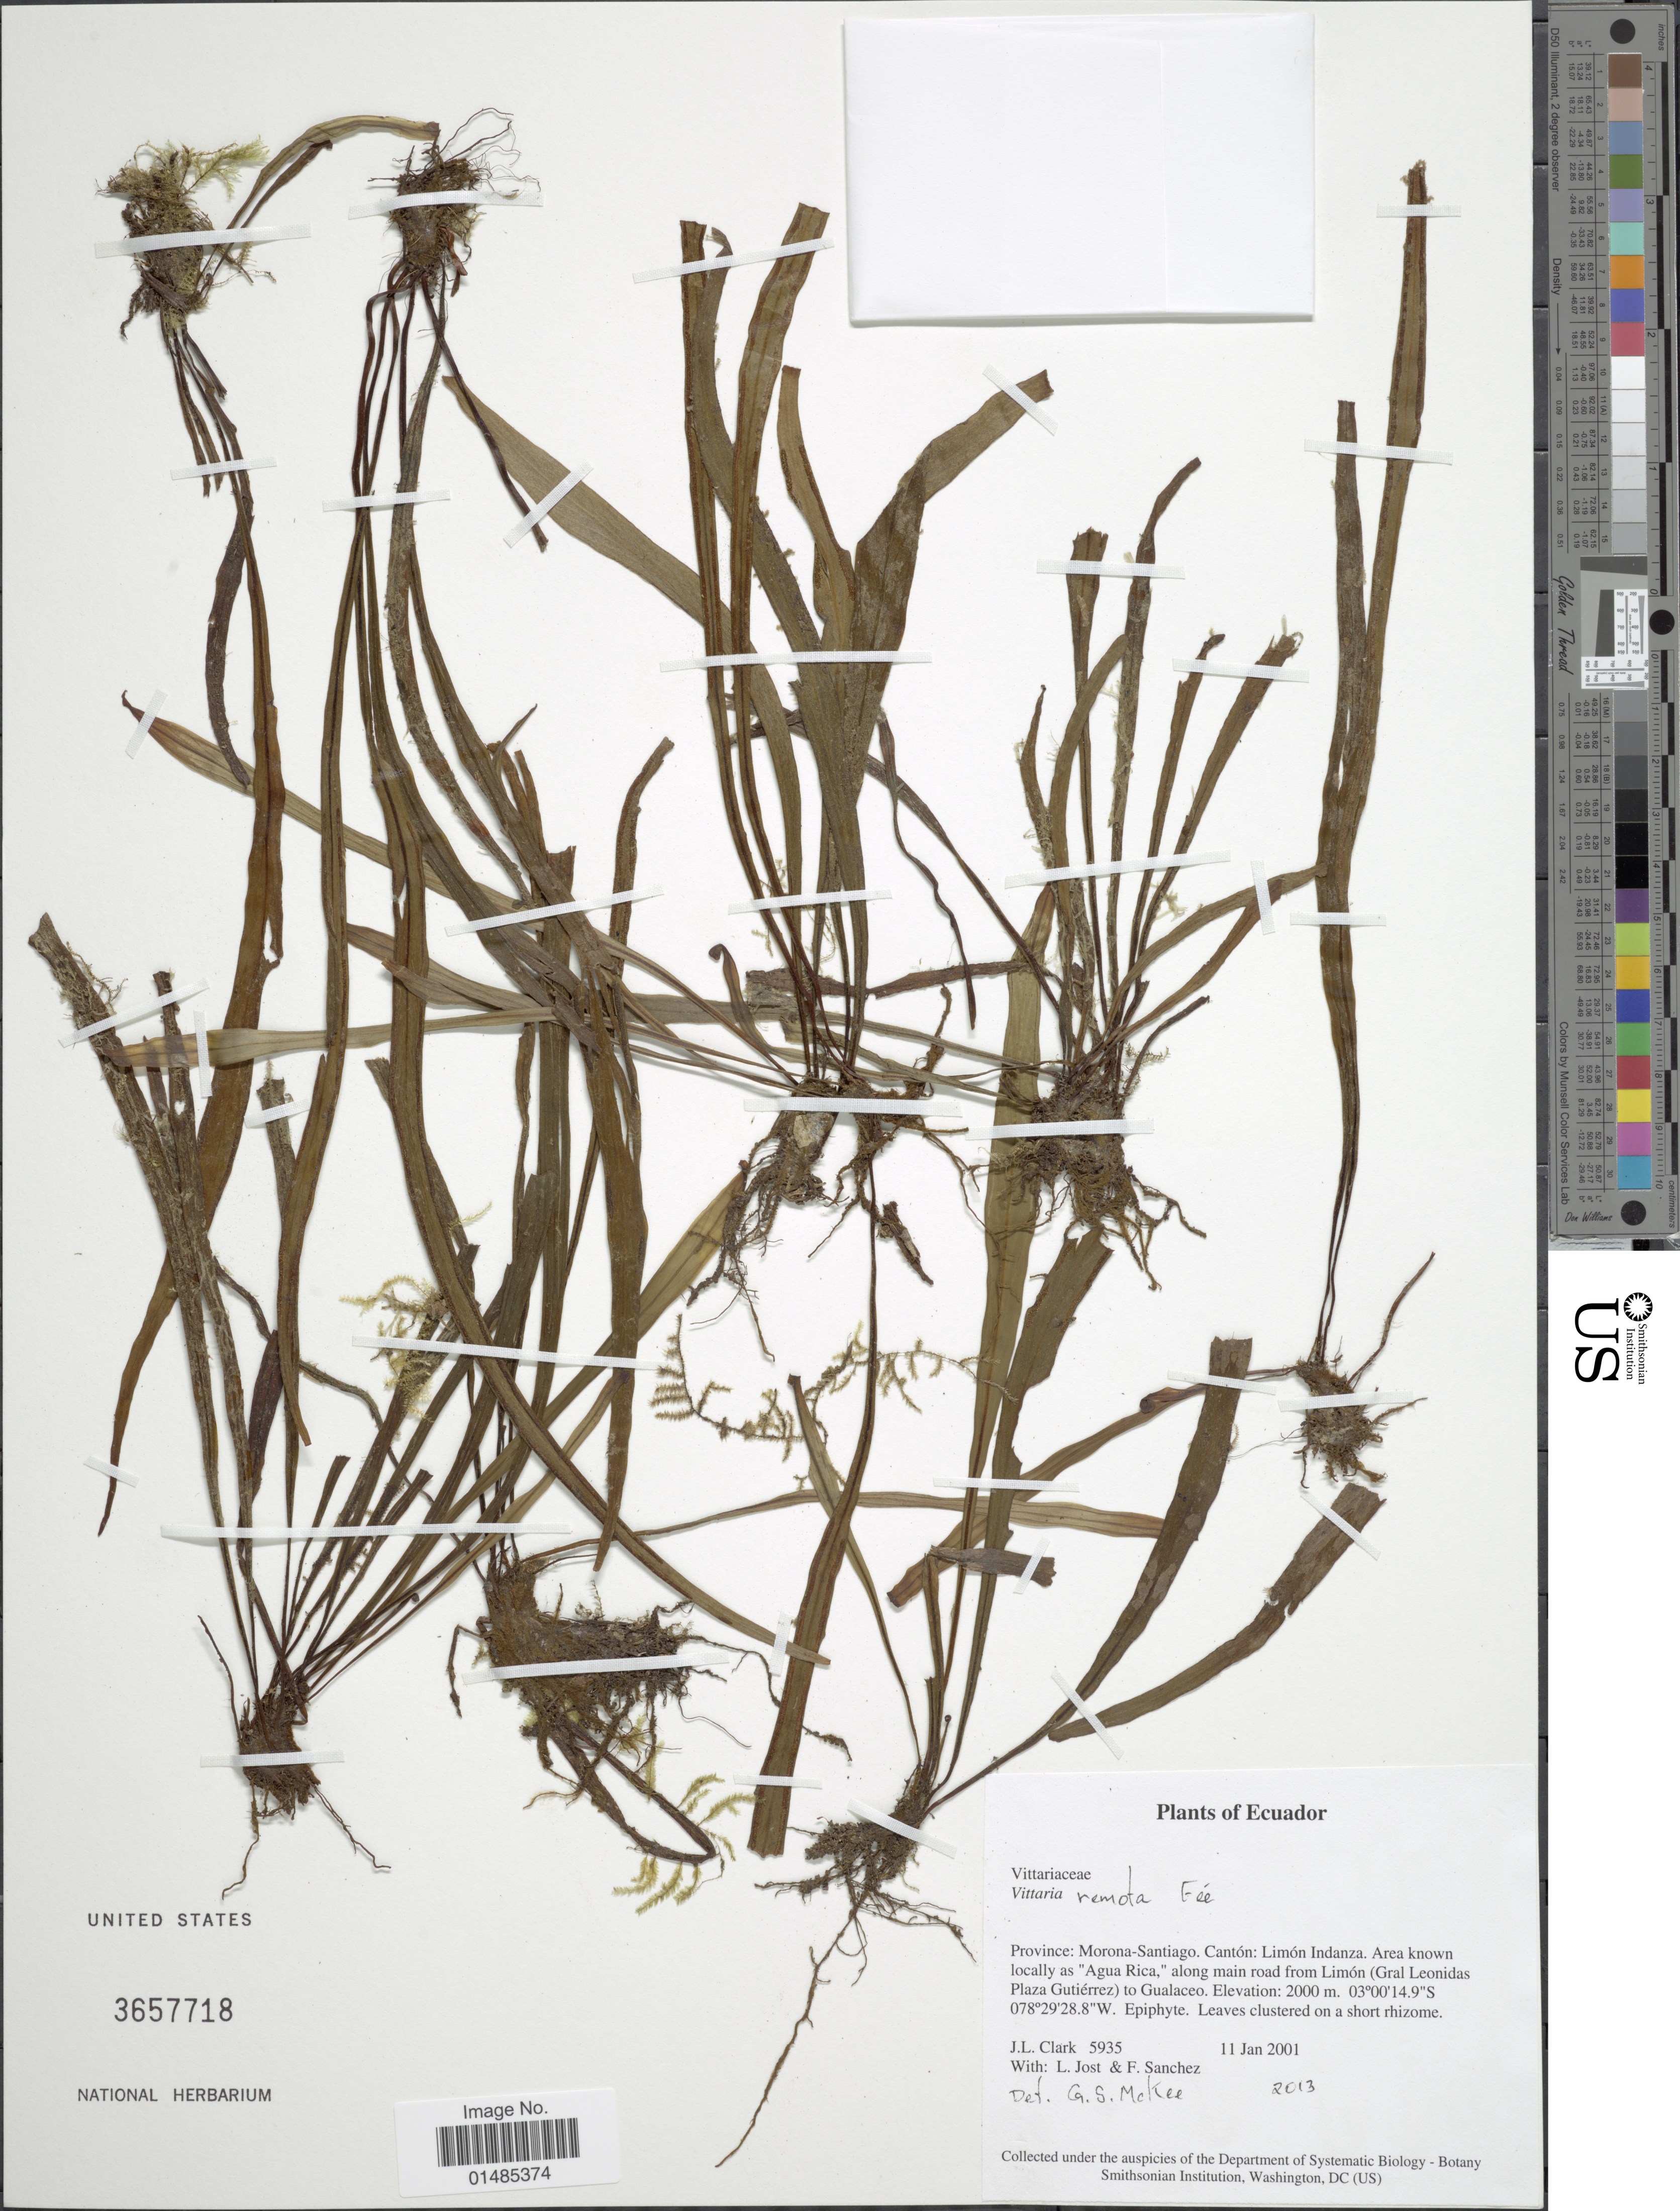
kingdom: Plantae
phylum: Tracheophyta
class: Polypodiopsida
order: Polypodiales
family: Pteridaceae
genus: Radiovittaria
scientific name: Radiovittaria remota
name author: (Fée) E.H. Crane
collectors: J. L. Clark, L. Jost & F. Sanchez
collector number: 5935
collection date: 2001-01-11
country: Ecuador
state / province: Morona-Santiago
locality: Cantón: Limón Indanza. Area known locally as "Agua Roca", along main road from Limón (Gral Leonidas Plaza Gutiérrez) to Gualaceo.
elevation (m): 2000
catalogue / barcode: US 3657718